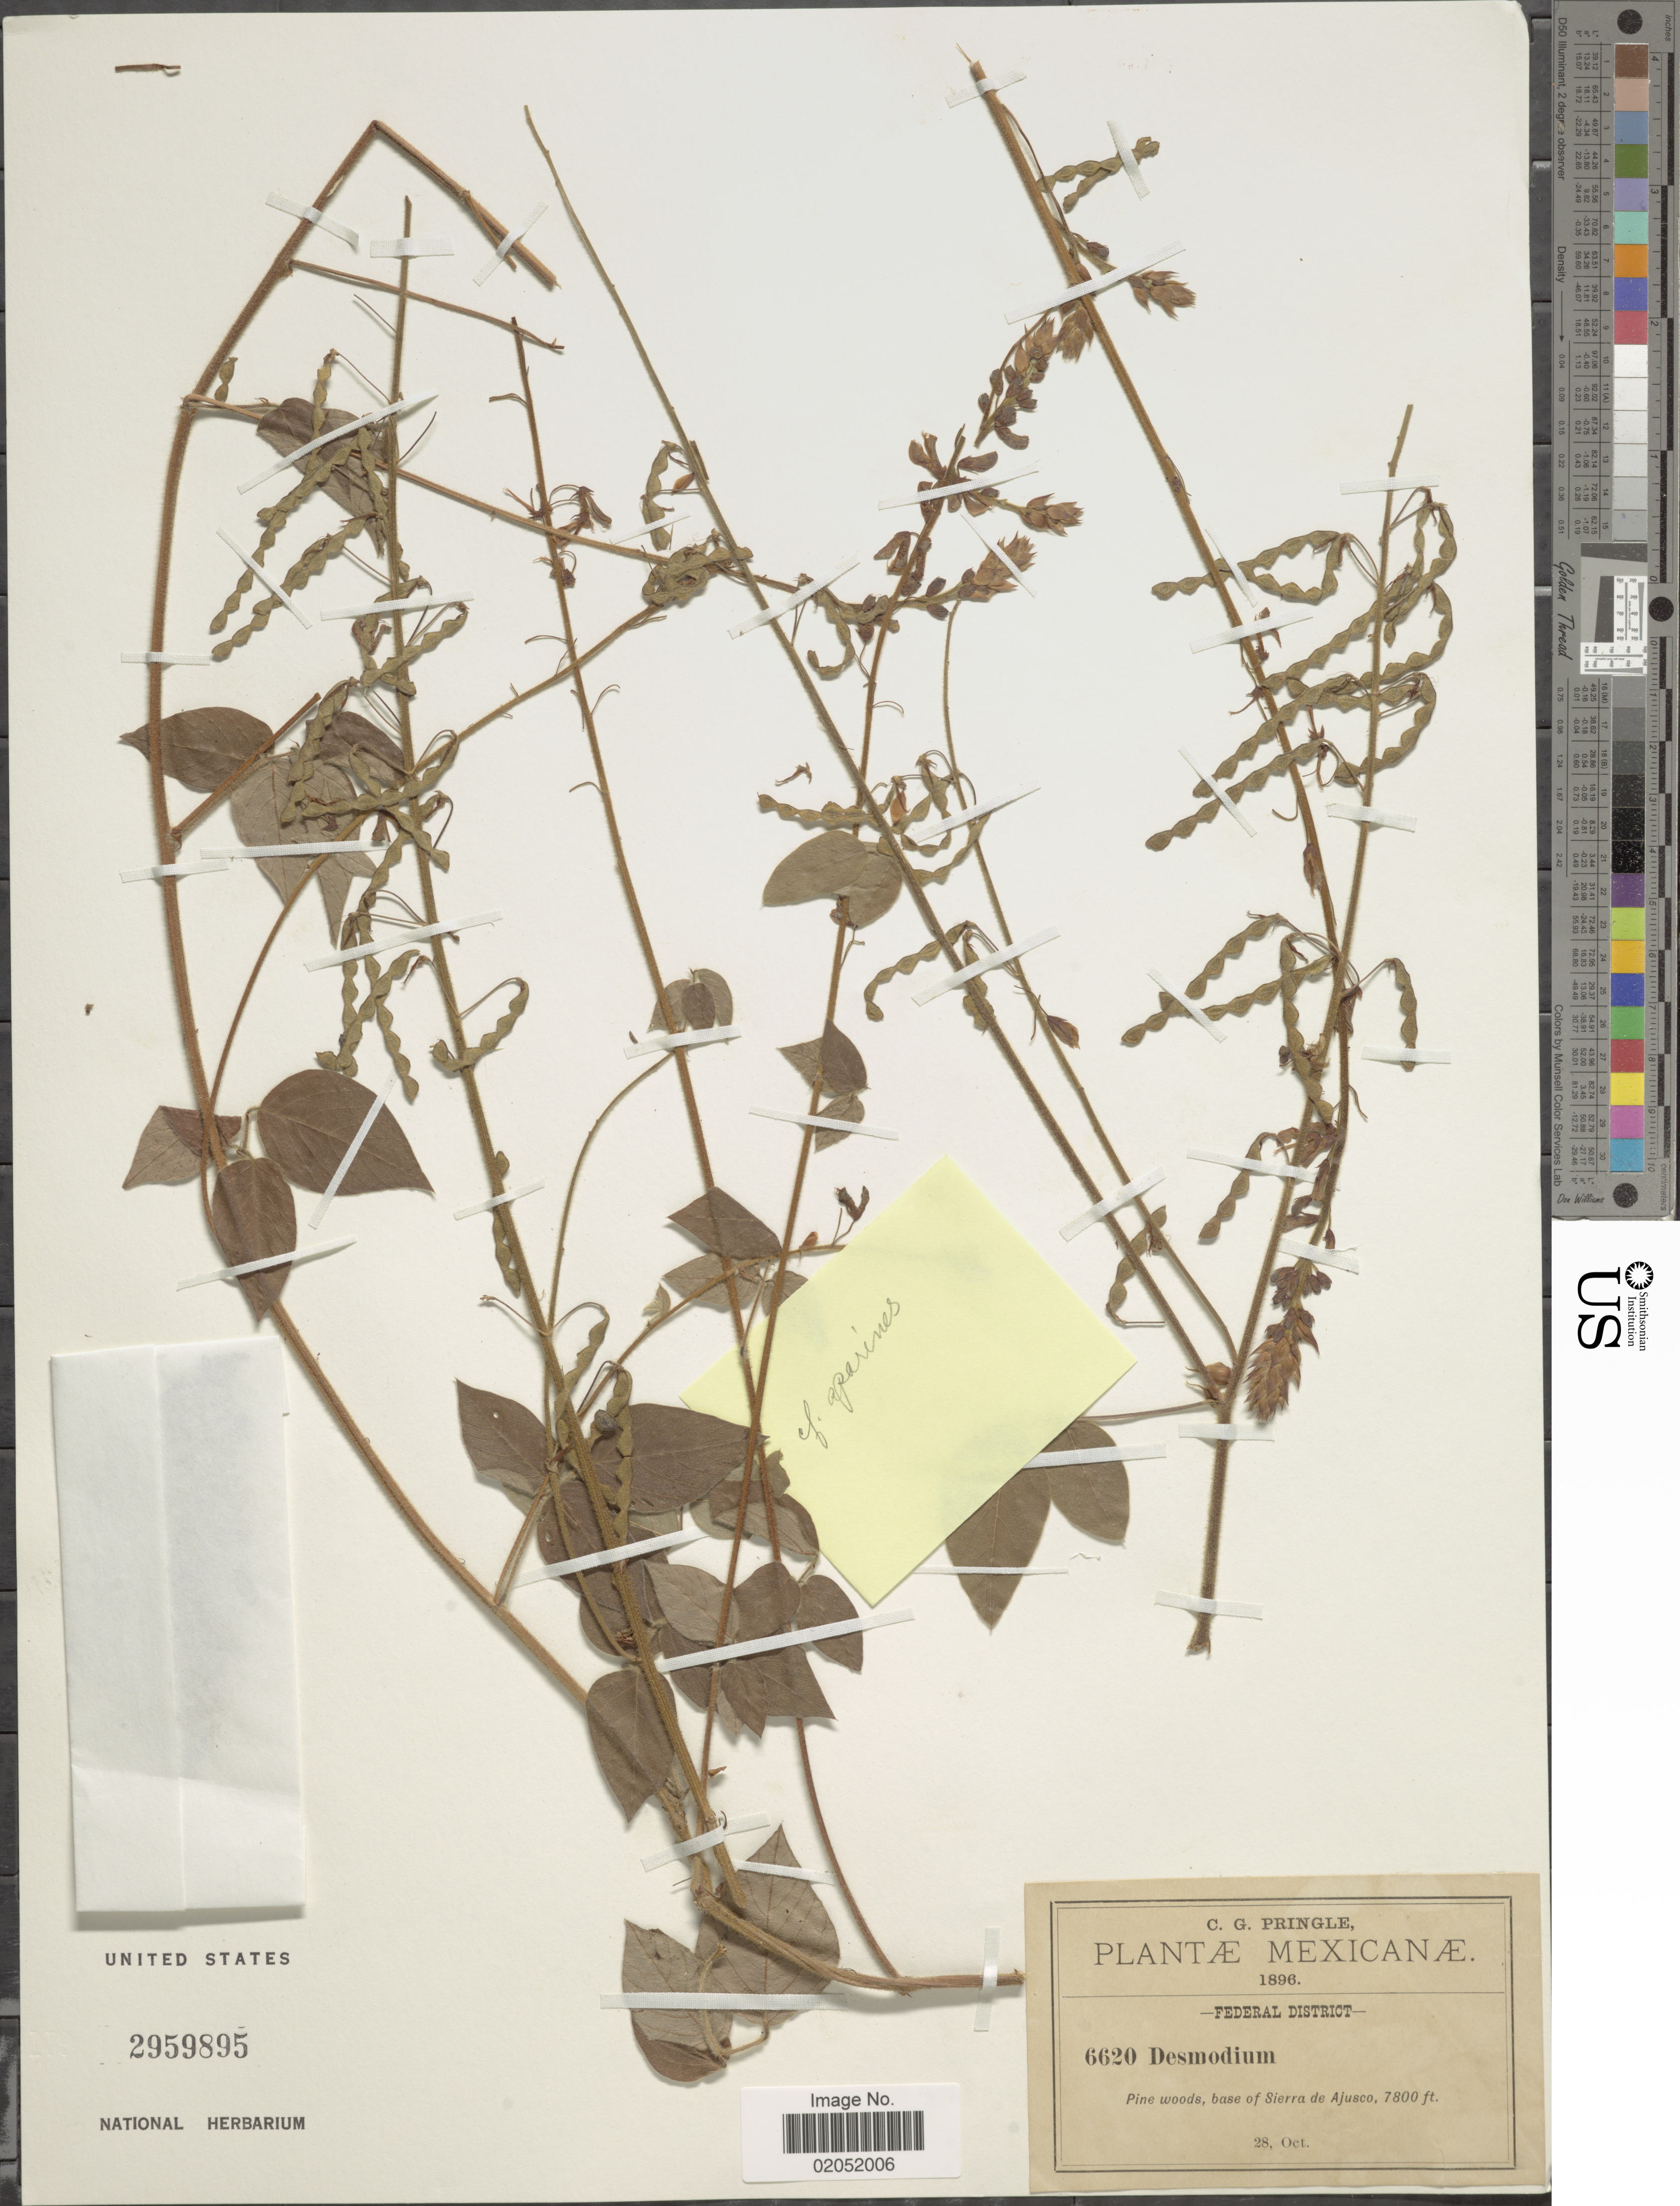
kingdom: Plantae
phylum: Tracheophyta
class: Magnoliopsida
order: Fabales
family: Fabaceae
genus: Desmodium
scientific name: Desmodium aparines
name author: (Link) DC.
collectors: C. G. Pringle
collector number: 6620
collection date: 1896-10-28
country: Mexico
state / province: Distrito Federal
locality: Base of Sierra de Ajusco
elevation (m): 2377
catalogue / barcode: US 2959895